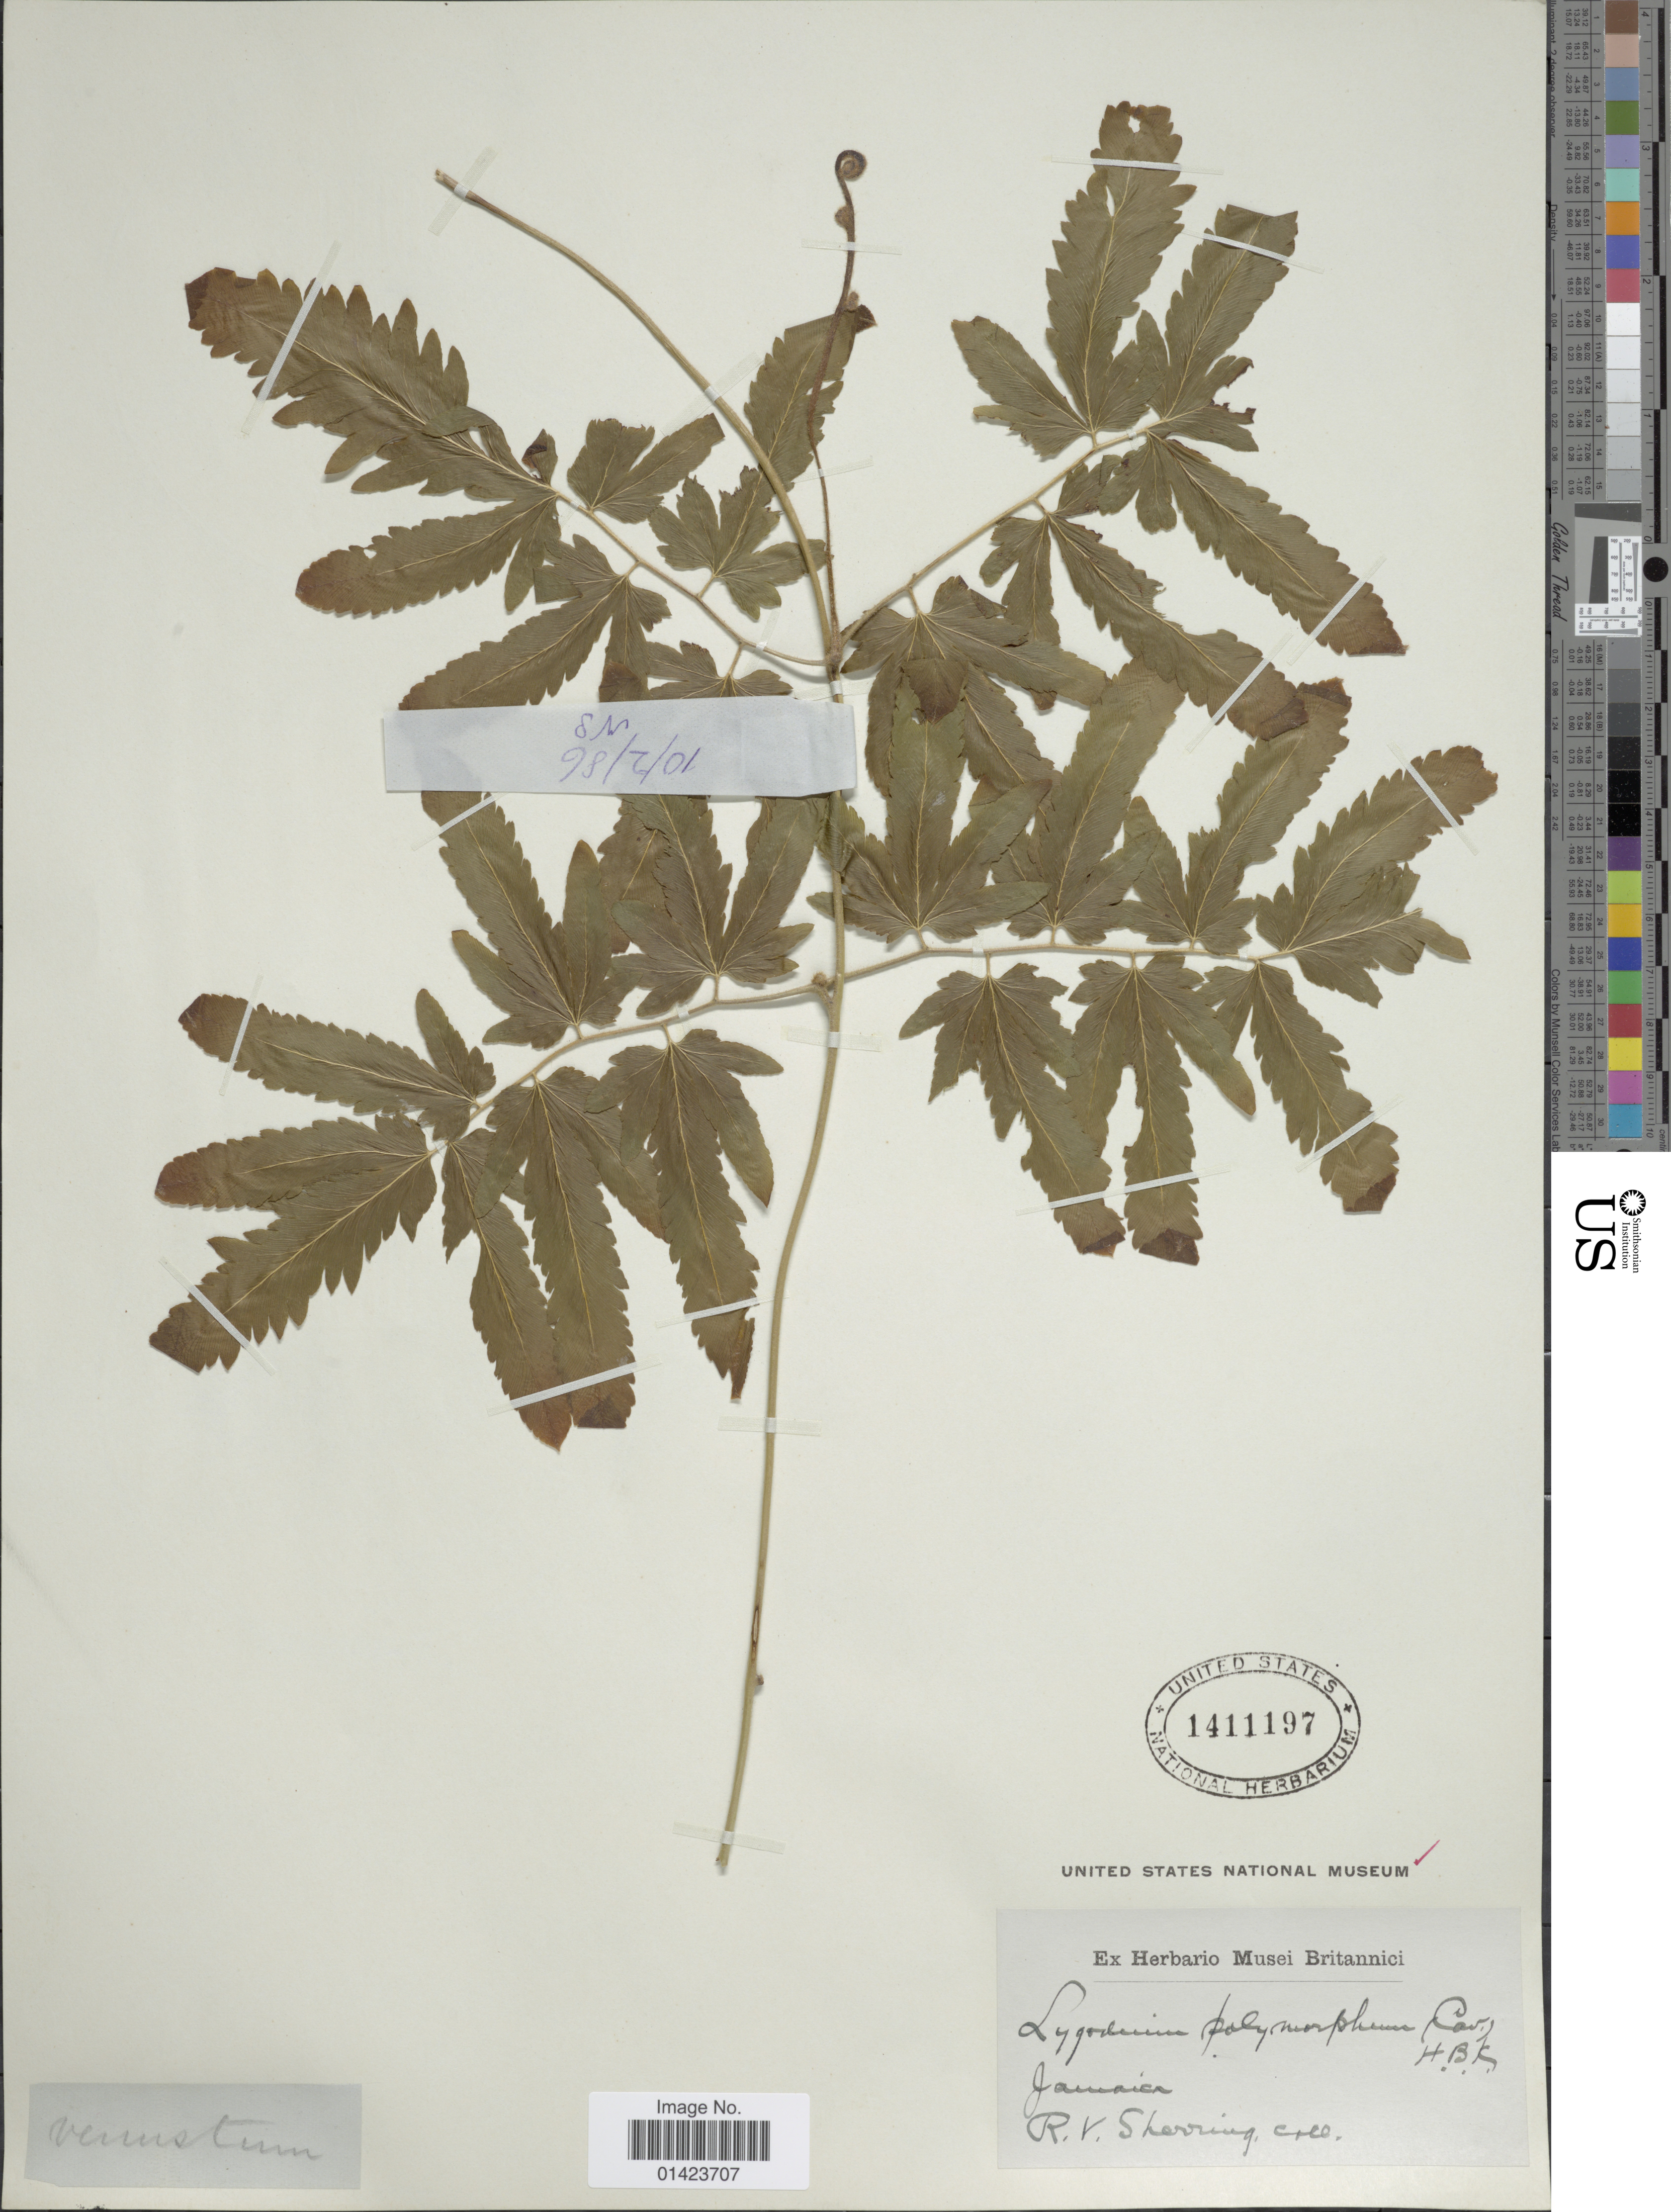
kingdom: Plantae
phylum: Tracheophyta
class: Polypodiopsida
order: Schizaeales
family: Lygodiaceae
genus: Lygodium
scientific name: Lygodium venustum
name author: Sw.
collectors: R. Sherring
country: Jamaica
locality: Jamaica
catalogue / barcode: US 1411197